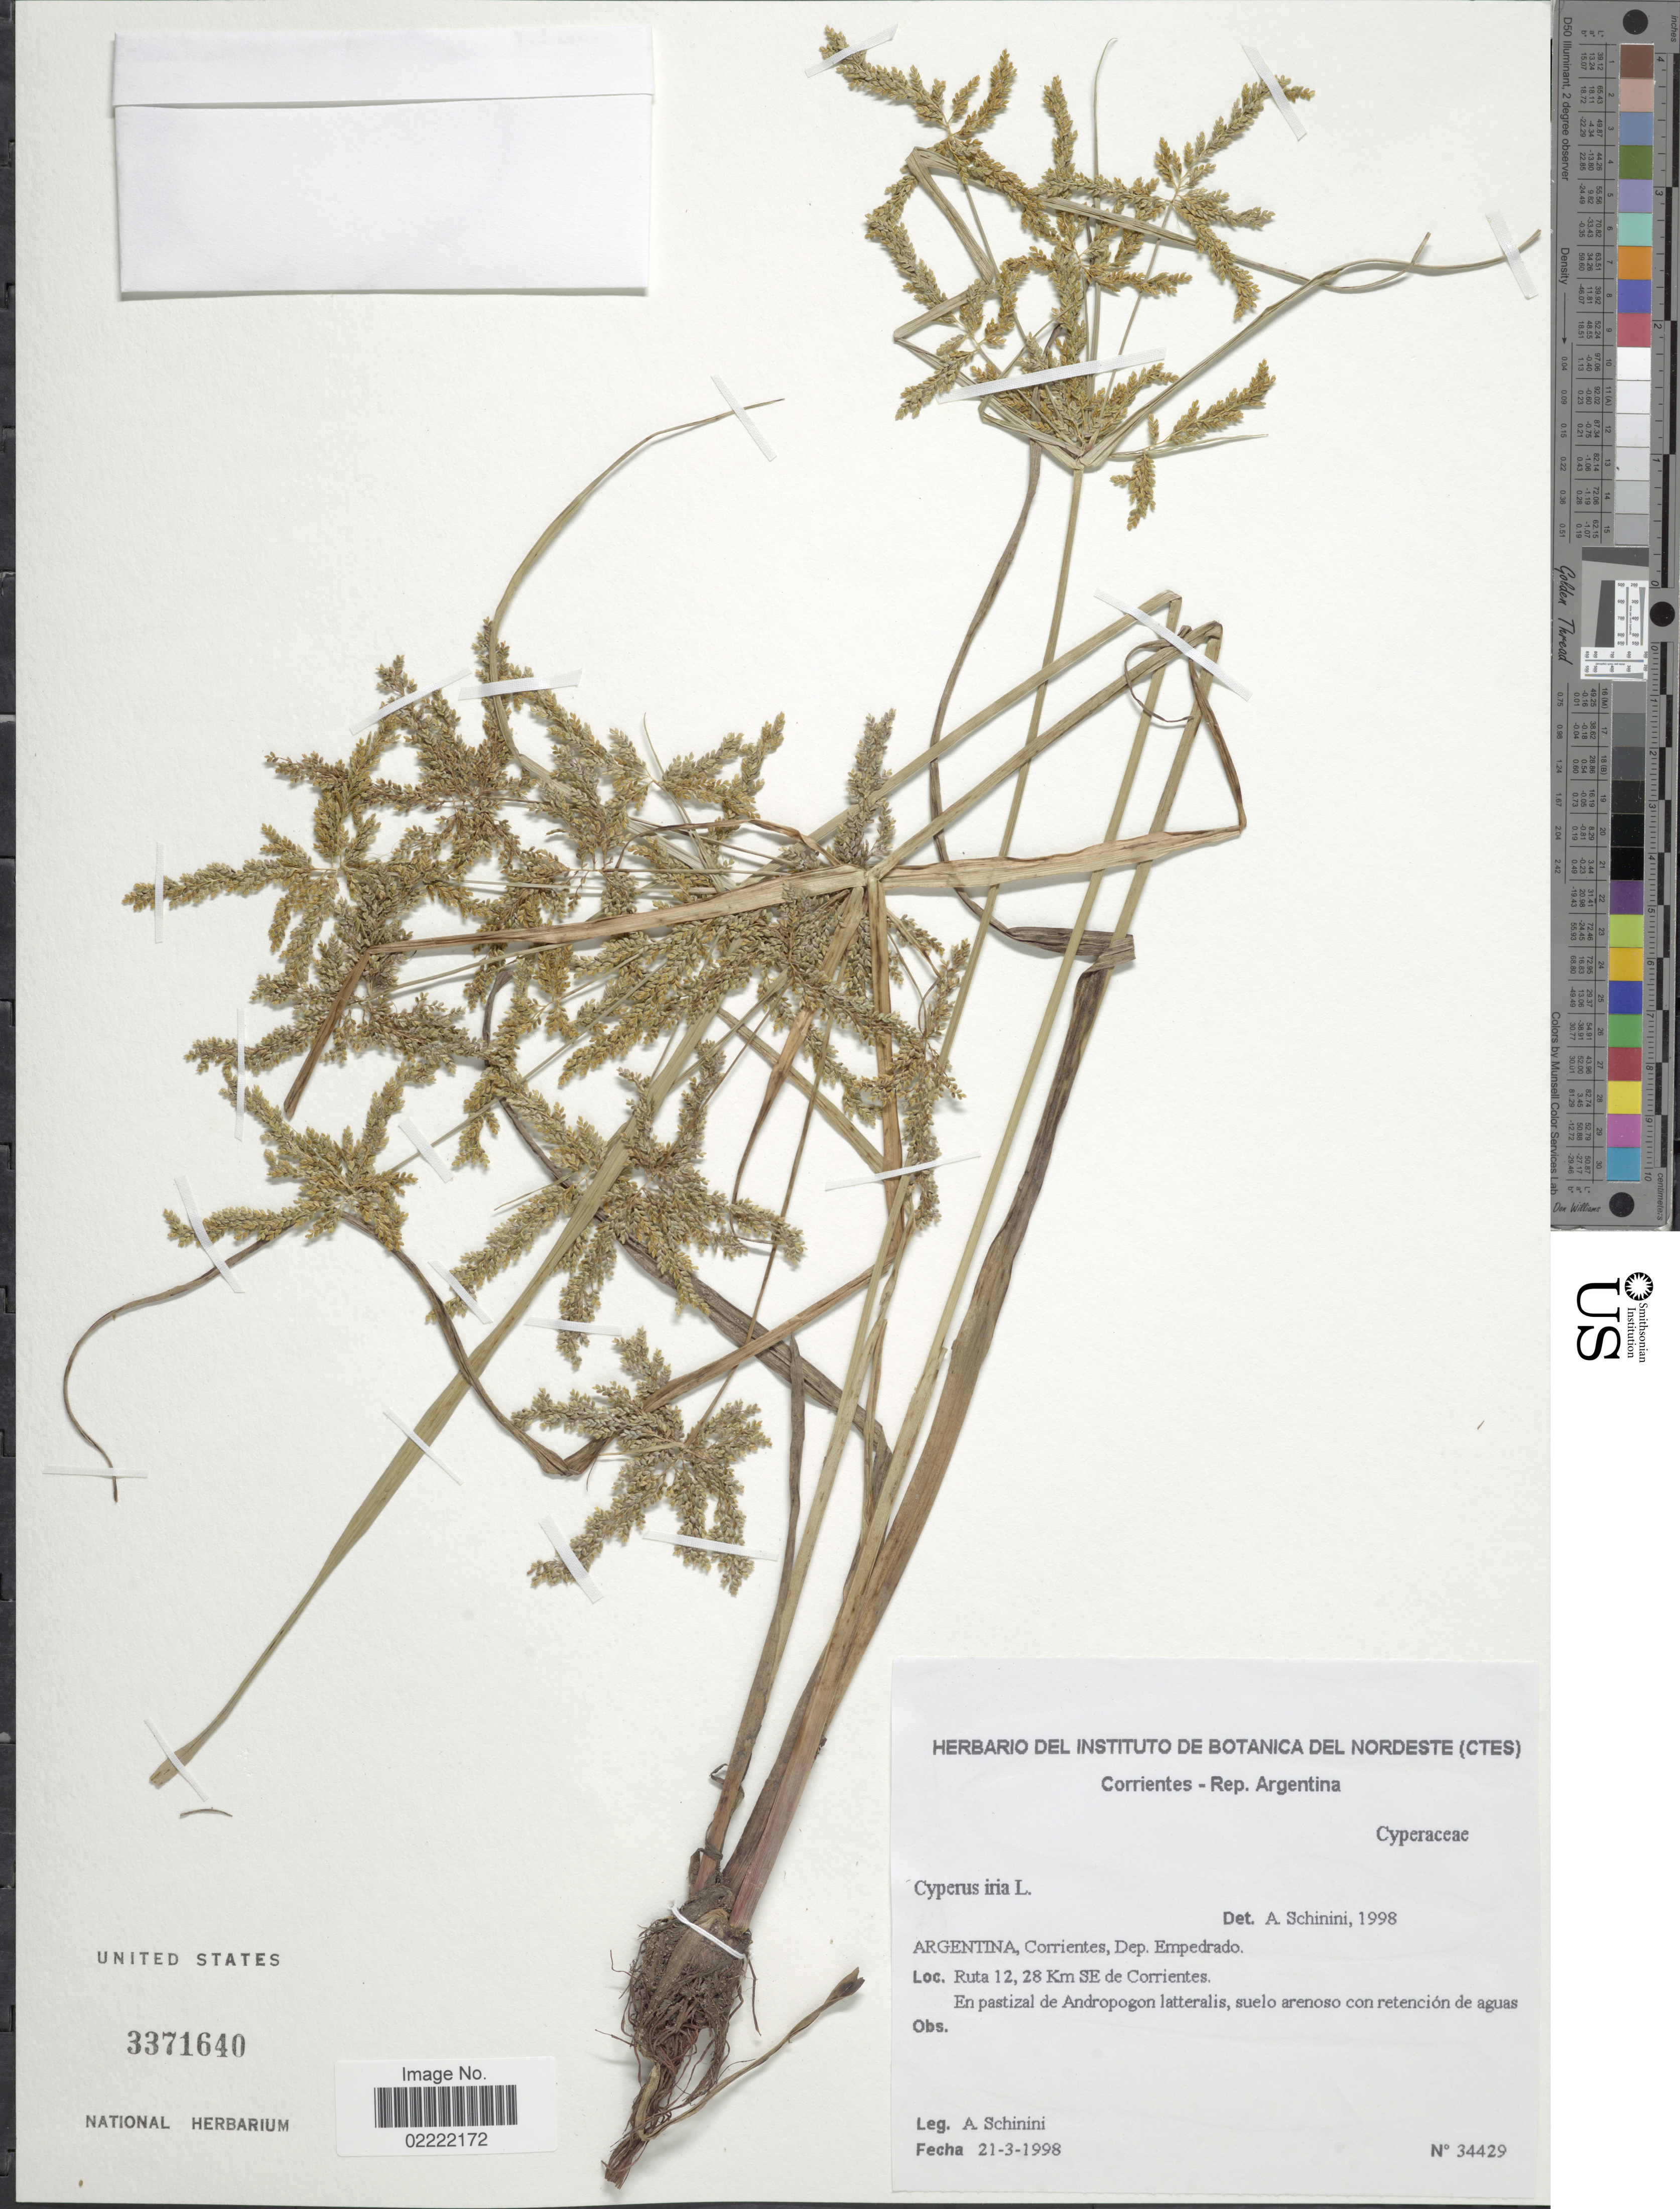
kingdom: Plantae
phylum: Tracheophyta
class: Liliopsida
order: Poales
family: Cyperaceae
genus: Cyperus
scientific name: Cyperus iria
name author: L.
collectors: A. Schinini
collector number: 34429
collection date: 1998-03-21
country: Argentina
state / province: Corrientes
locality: Dep. Empedrado, Ruta 12, 28 Km SE de Corrientes. En pastizal de Andropogon latteralis, suelo arenoso con retención de aguas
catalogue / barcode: US 3371640